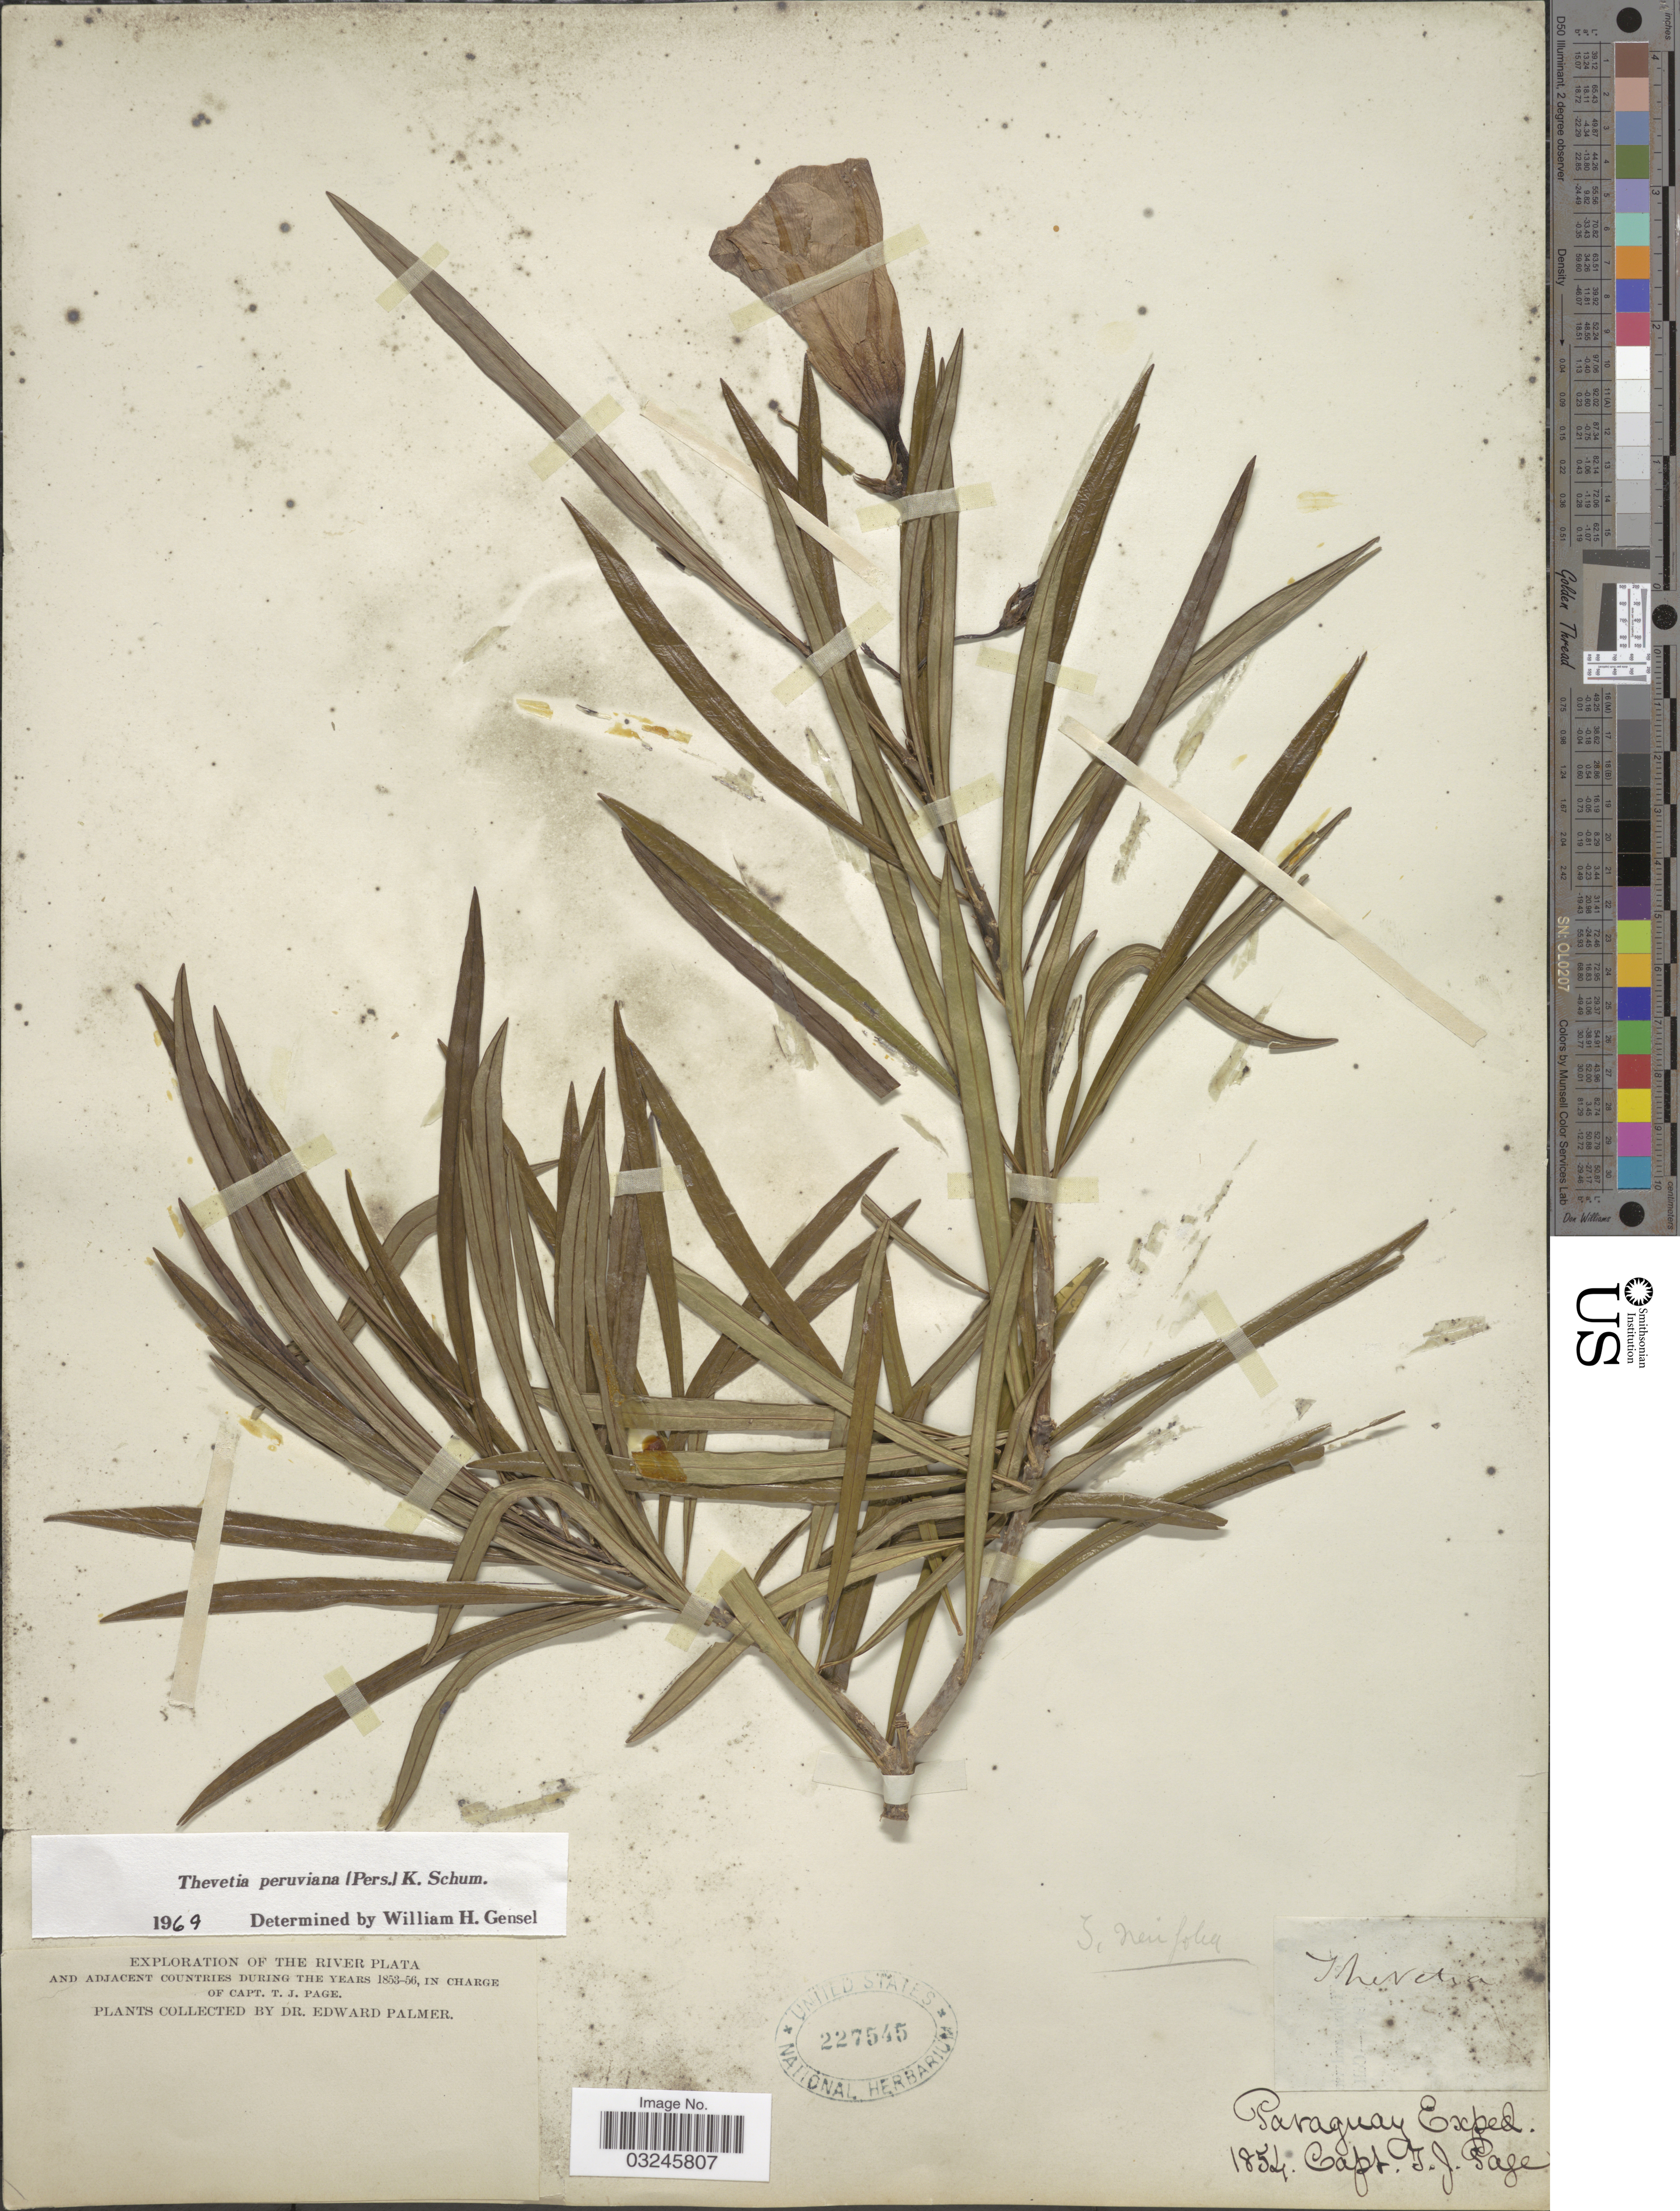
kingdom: Plantae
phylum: Tracheophyta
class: Magnoliopsida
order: Gentianales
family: Apocynaceae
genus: Thevetia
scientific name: Thevetia peruviana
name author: (Pers.) K. Schum.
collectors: E. Palmer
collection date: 1854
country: Paraguay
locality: The River Plata and Adjacent Countries.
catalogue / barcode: US 227545